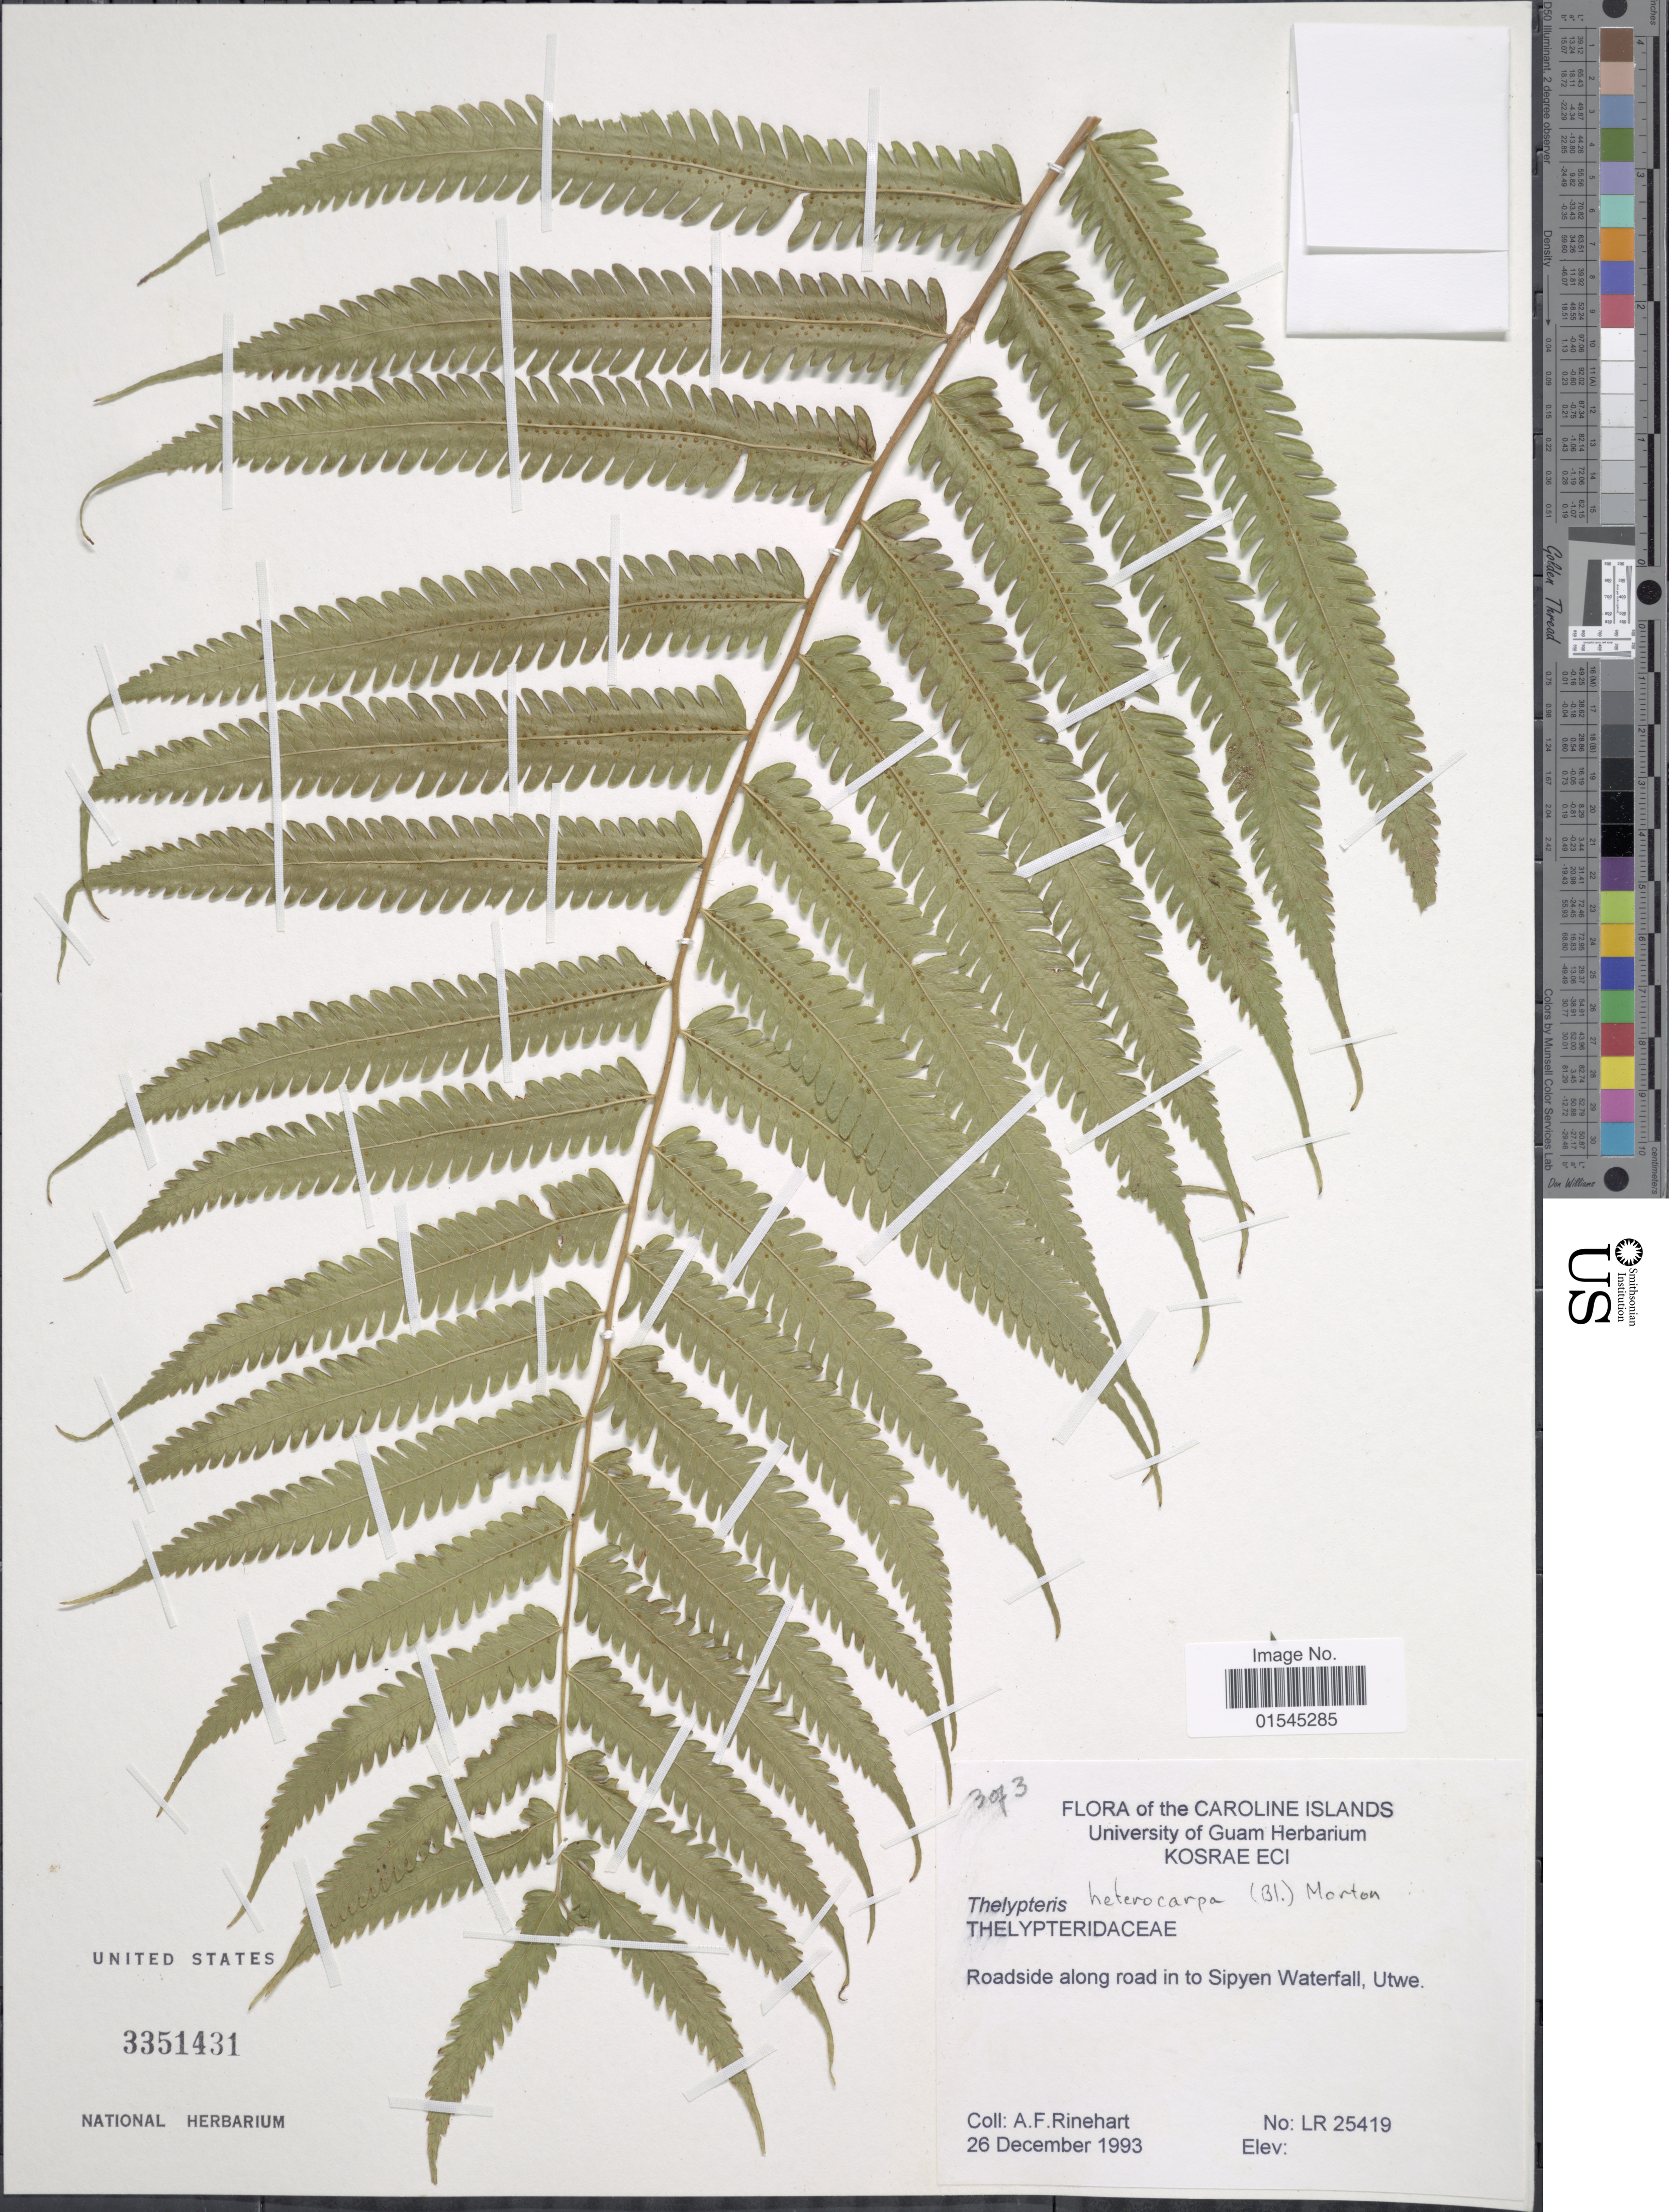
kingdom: Plantae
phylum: Tracheophyta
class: Polypodiopsida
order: Polypodiales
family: Thelypteridaceae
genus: Sphaerostephanos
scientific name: Sphaerostephanos heterocarpus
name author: (Blume) Holttum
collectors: A. Rinehart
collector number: LR 25419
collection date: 1993-12-26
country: Micronesia, Federated States of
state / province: Kosrae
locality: The Caroline Islands. Kosrae Eci. Roadside along road in to Sipyen waterfall, Utwe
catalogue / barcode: US 3351431